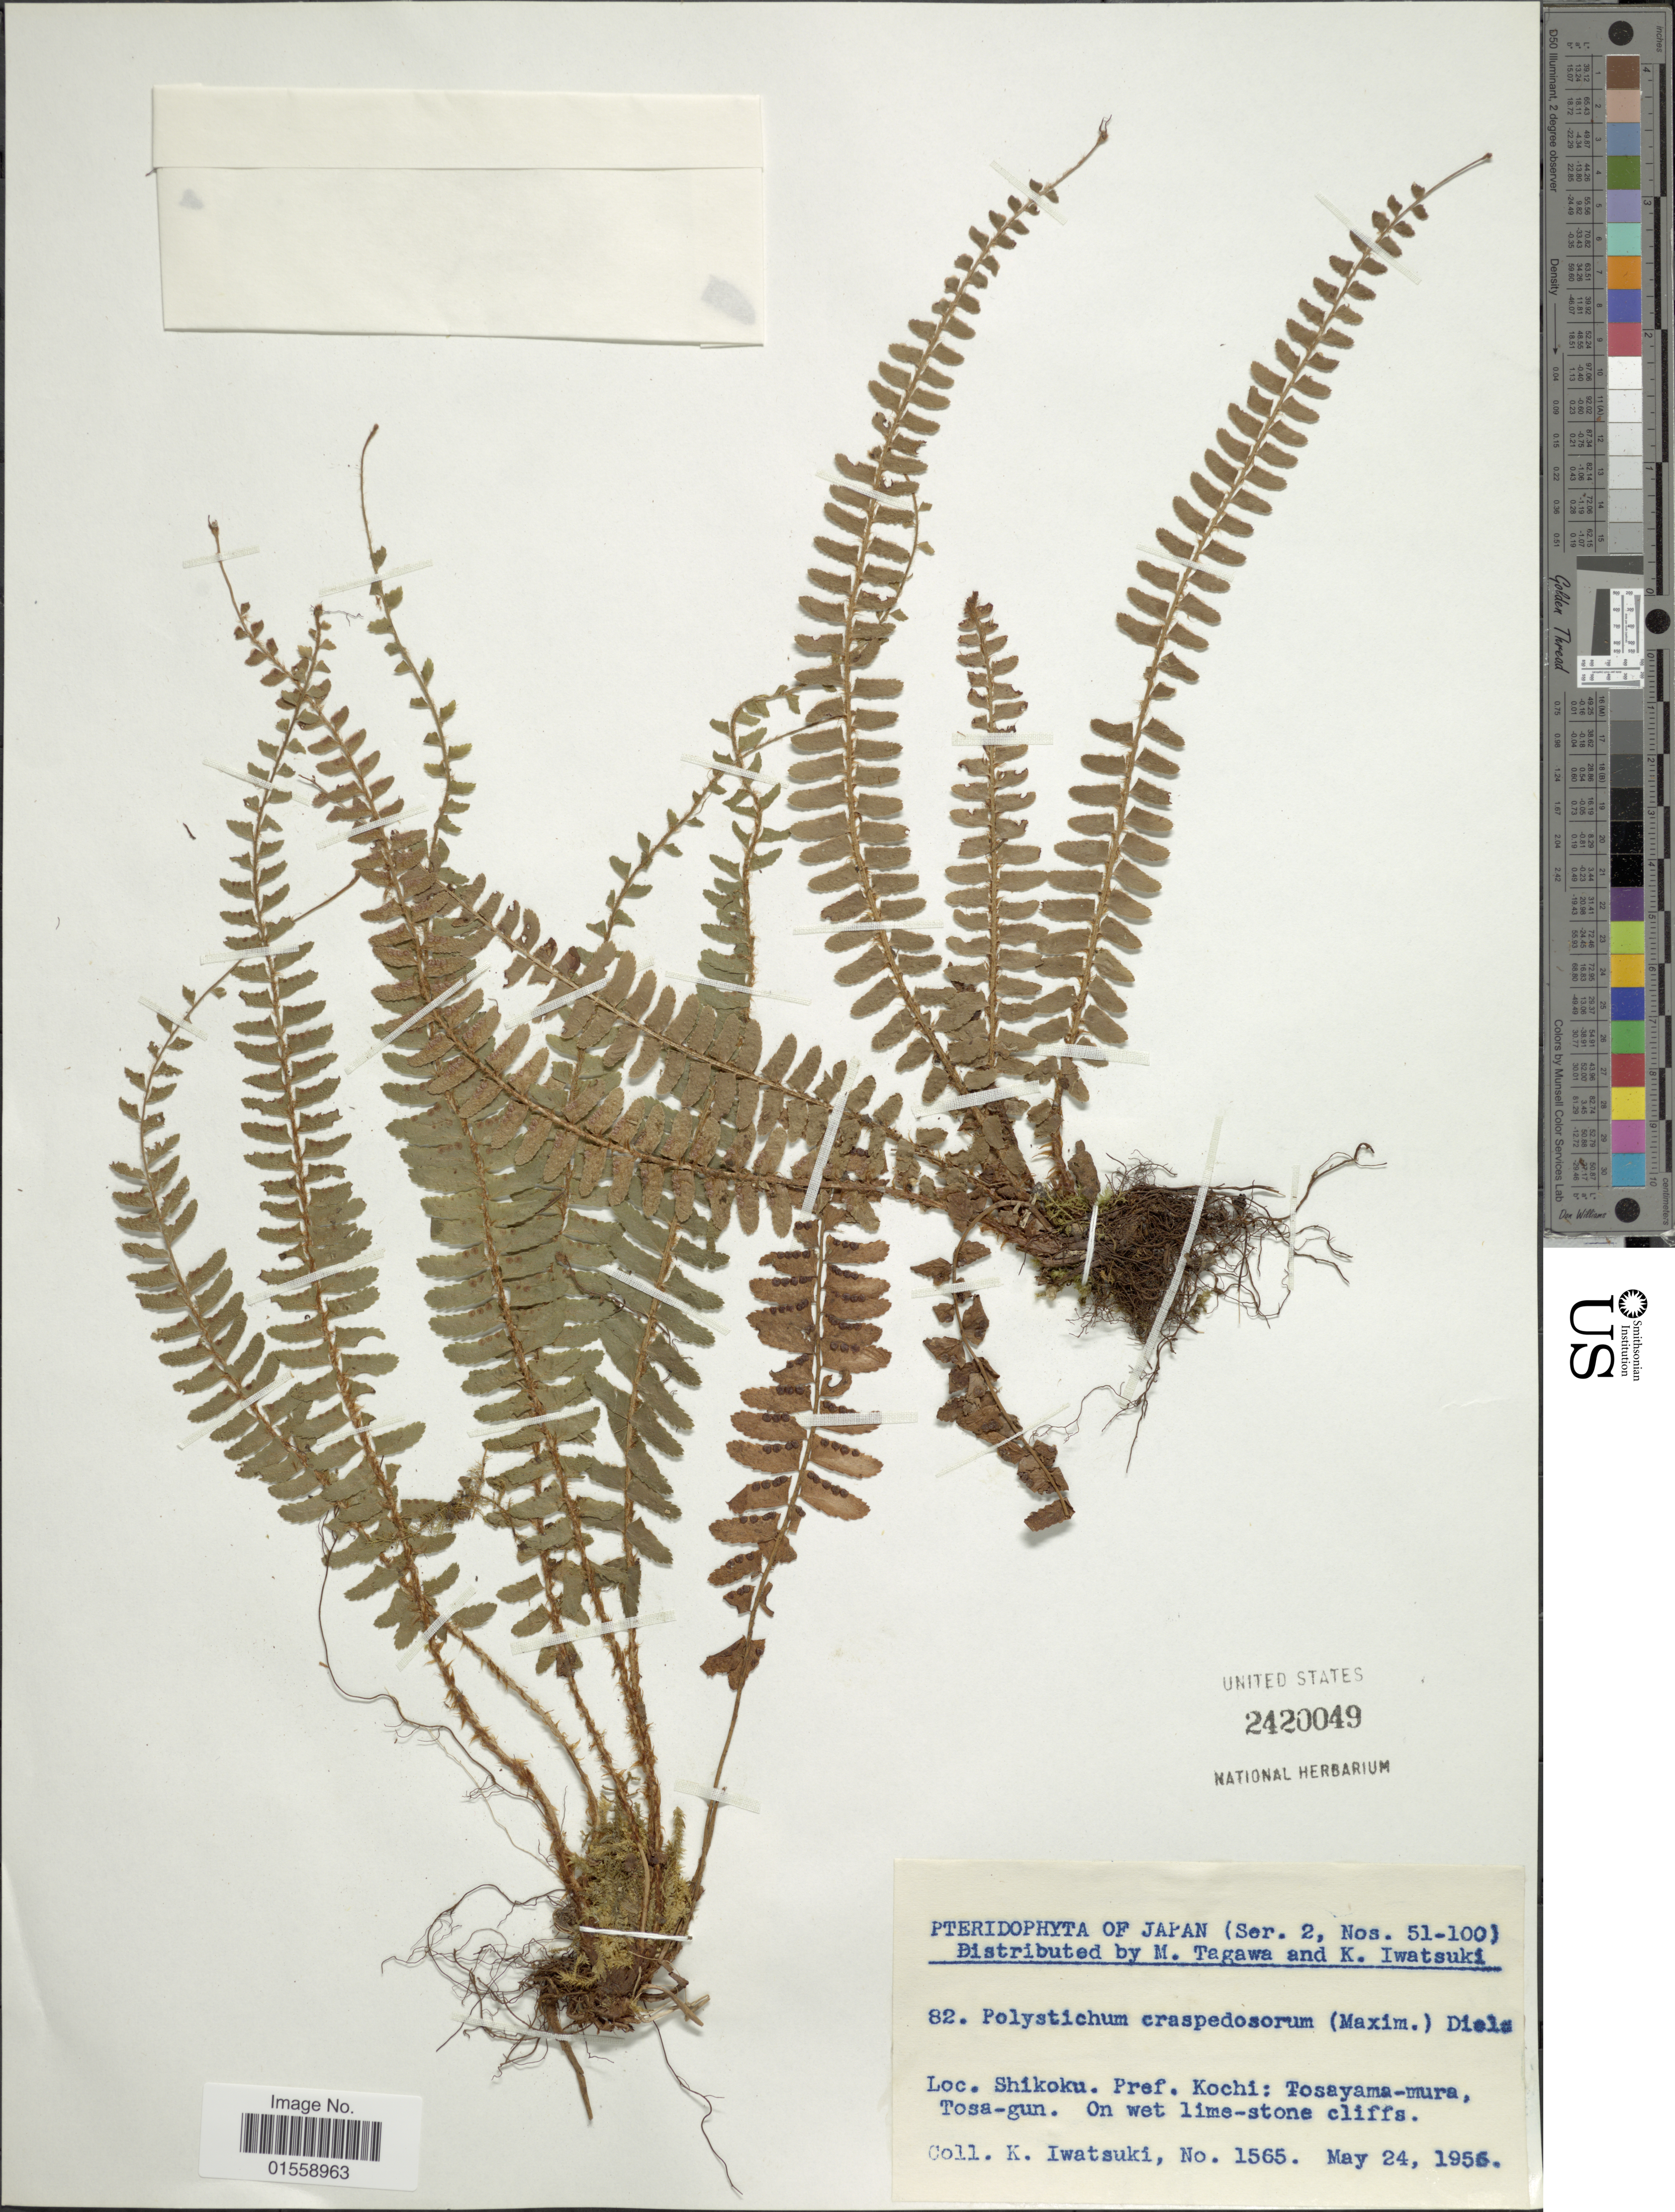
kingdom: Plantae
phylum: Tracheophyta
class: Polypodiopsida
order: Polypodiales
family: Dryopteridaceae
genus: Polystichum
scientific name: Polystichum craspedosorum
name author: (Maxim.) Diels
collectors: K. Iwatsuki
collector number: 1565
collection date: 1956-05-24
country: Japan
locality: Shikoku, Pref. Kochi: Tosayama-mura, Tosa-gun.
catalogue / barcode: US 2420049